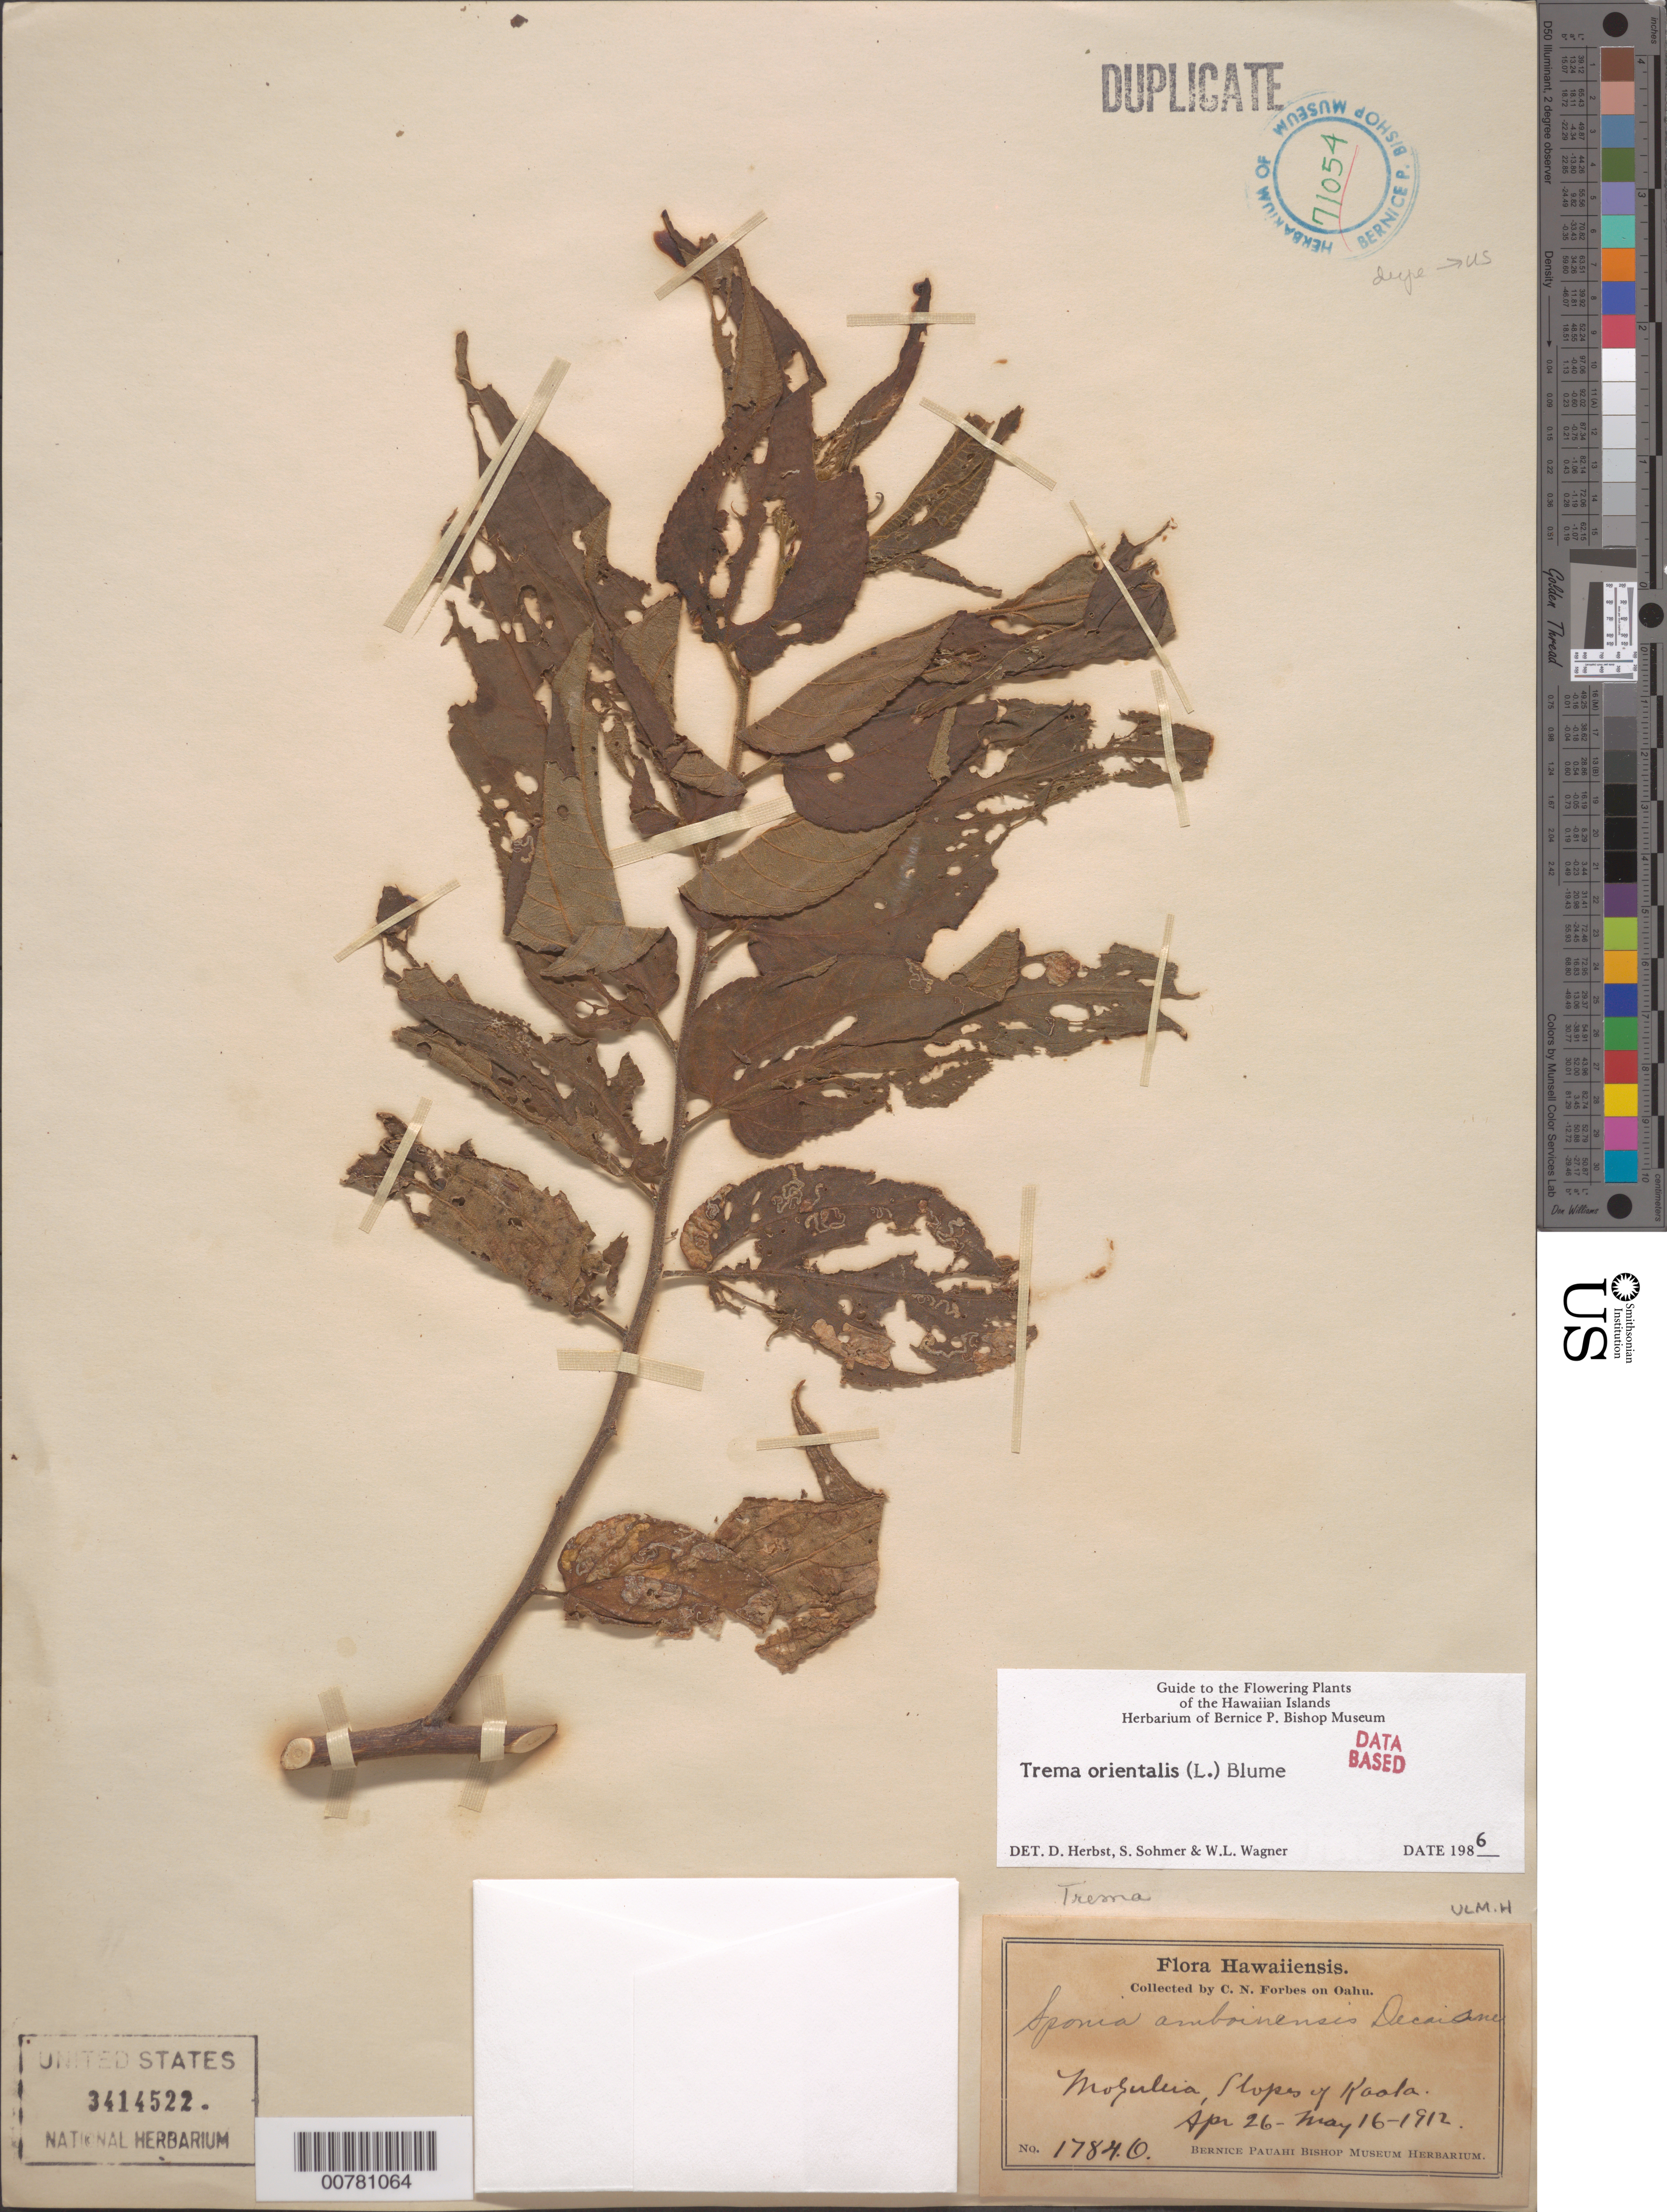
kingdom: Plantae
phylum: Tracheophyta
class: Magnoliopsida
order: Rosales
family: Cannabaceae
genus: Trema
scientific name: Trema orientale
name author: (L.) Blume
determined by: Herbst, D. R.; Sohmer, S. H.; Wagner, W. L.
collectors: C. N. Forbes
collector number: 1784.O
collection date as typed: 26 Apr 1912 to 16 May 1912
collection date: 1912-04-26/1912-05-16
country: United States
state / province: Hawaii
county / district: Honolulu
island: Oahu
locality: Slopes of Kaala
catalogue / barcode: US 3414522